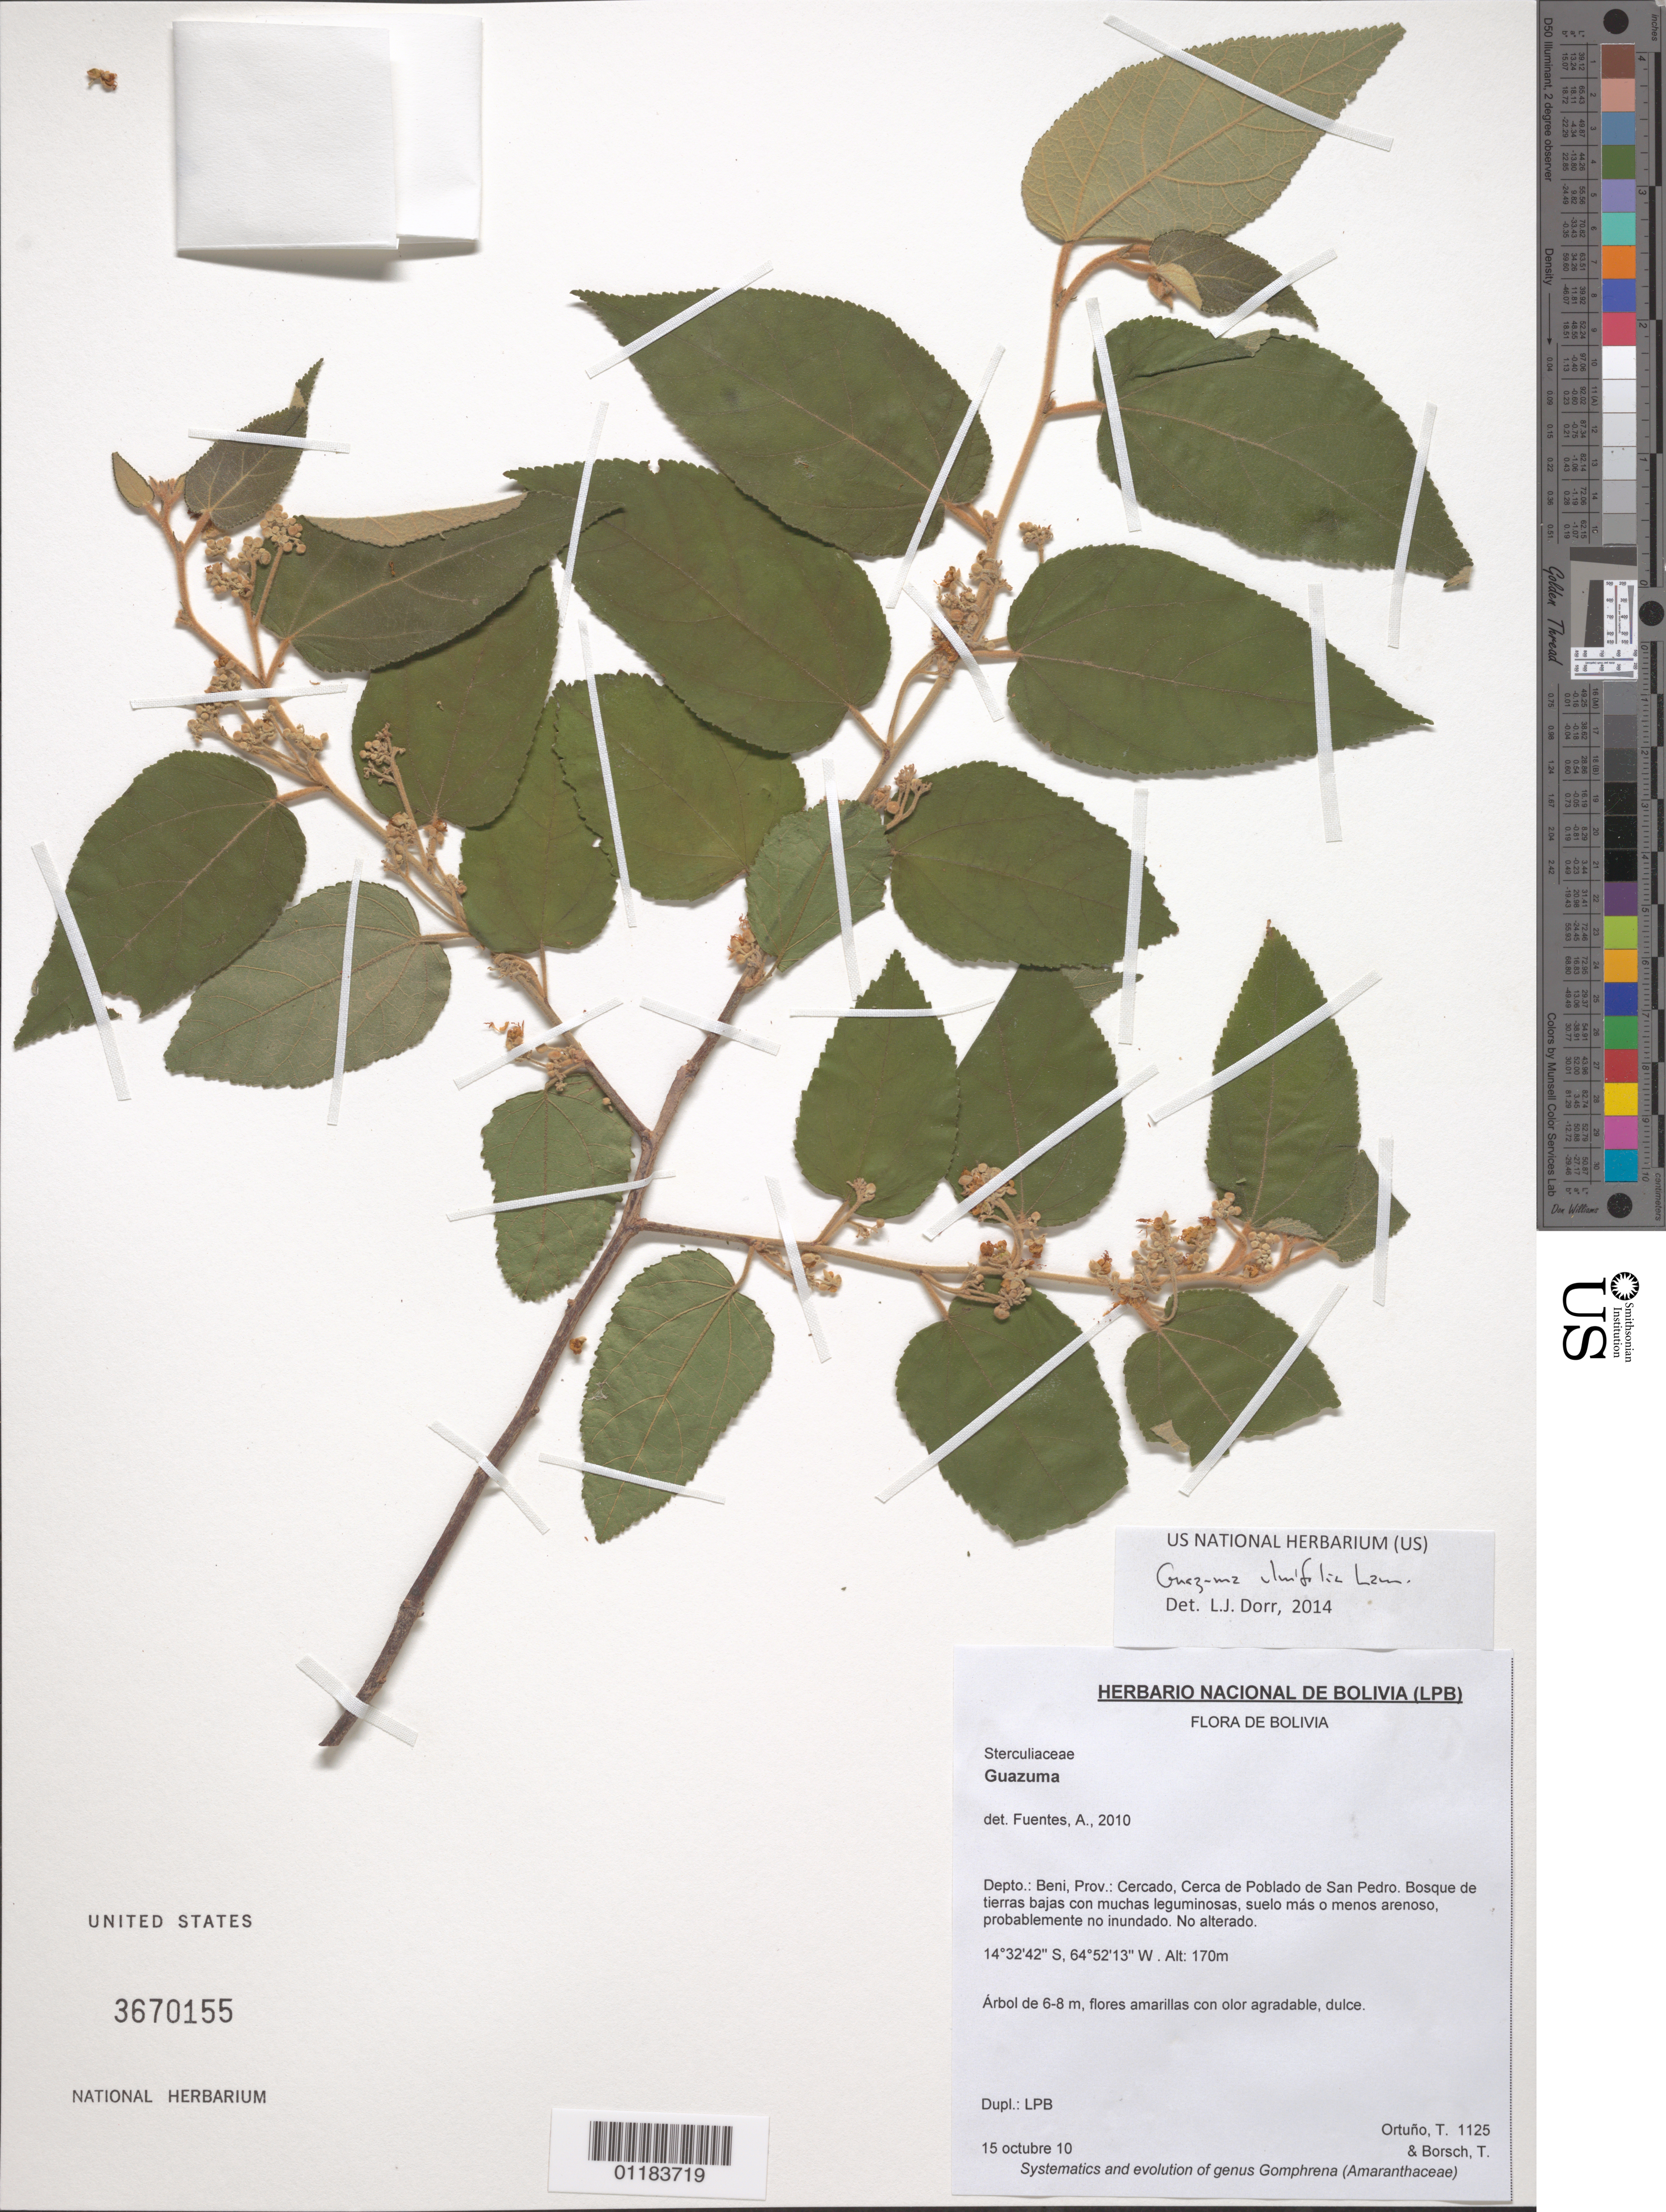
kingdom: Plantae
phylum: Tracheophyta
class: Magnoliopsida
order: Malvales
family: Malvaceae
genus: Guazuma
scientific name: Guazuma ulmifolia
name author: Lam.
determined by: Dorr, L. J., (BOT), Smithsonian Institution - National Museum of Natural History (UNITED STATES)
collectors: T. Ortuno & T. Borsch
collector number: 1125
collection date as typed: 15 octubre 10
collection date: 2010-10-15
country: Bolivia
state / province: Beni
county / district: Cercado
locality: Cerca dePoblado de San Pedro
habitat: bosque de tierras bajas con muchas leguminosas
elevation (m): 170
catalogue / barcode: US 3670155